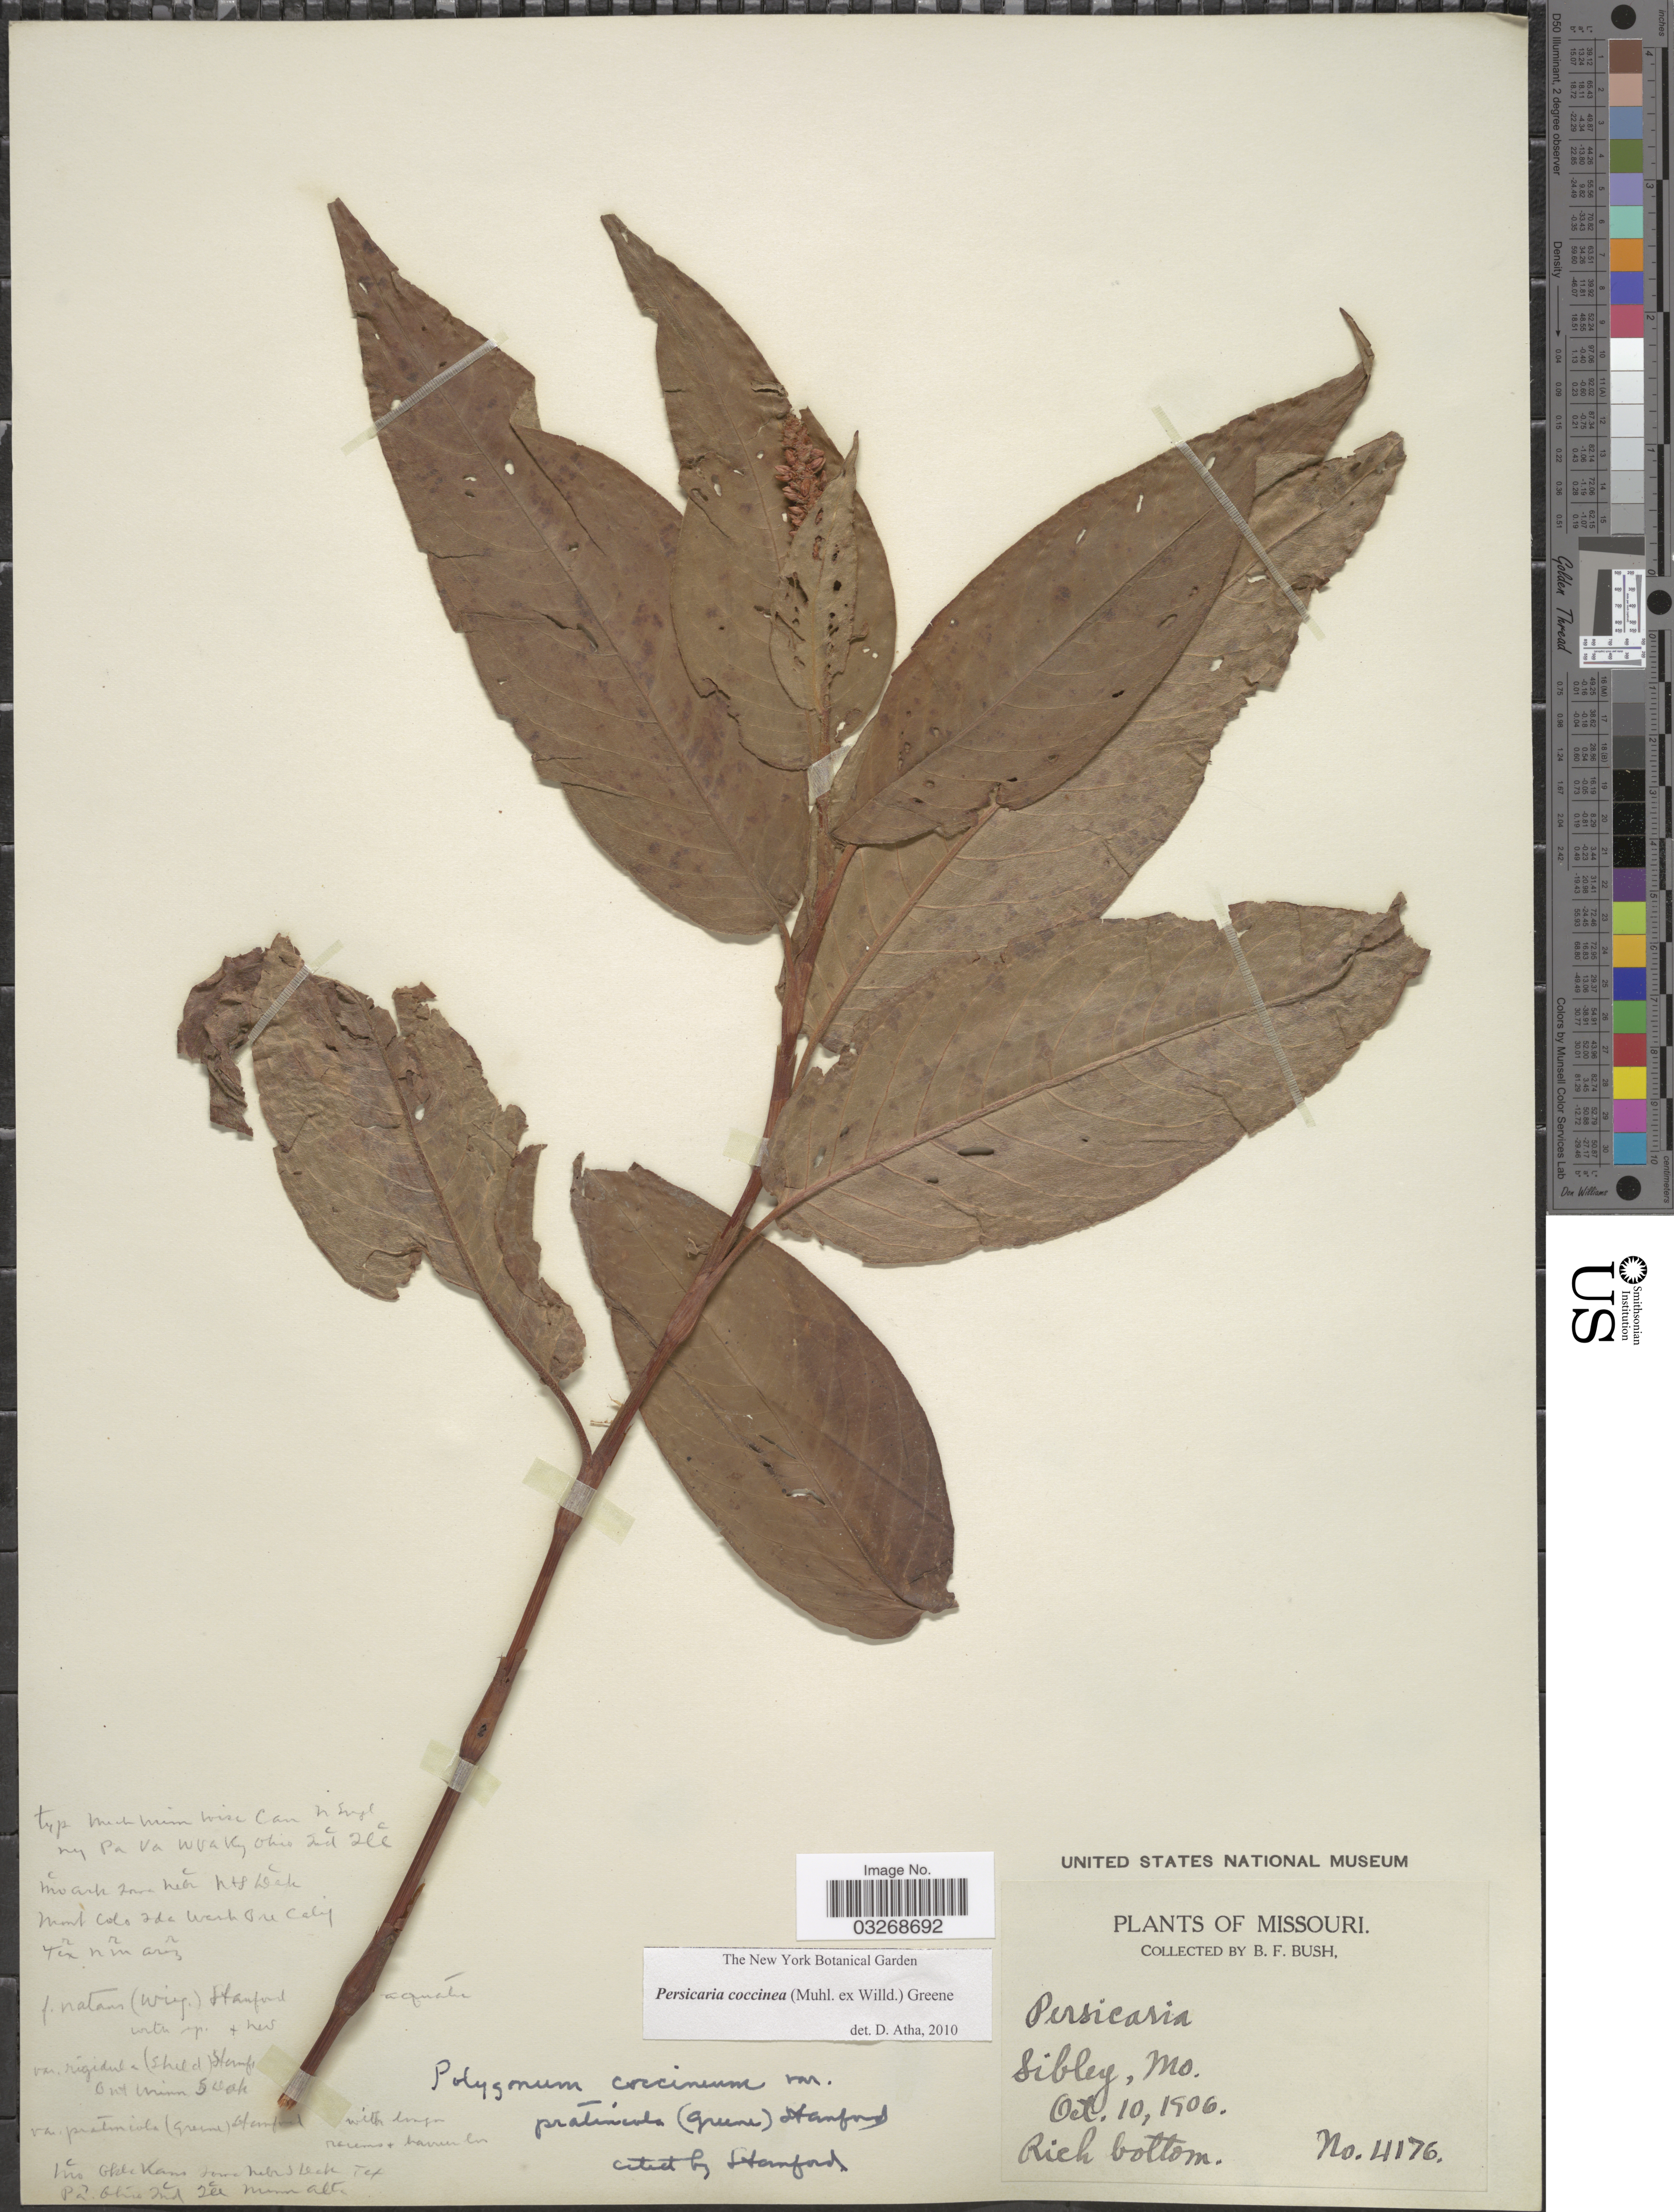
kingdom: Plantae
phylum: Tracheophyta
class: Magnoliopsida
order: Caryophyllales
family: Polygonaceae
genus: Persicaria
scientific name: Persicaria coccinea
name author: (Muhl. ex Willd.) Greene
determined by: Atha, D. E.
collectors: B. F. Bush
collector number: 4176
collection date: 1906-10-10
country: United States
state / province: Missouri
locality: Sibley.